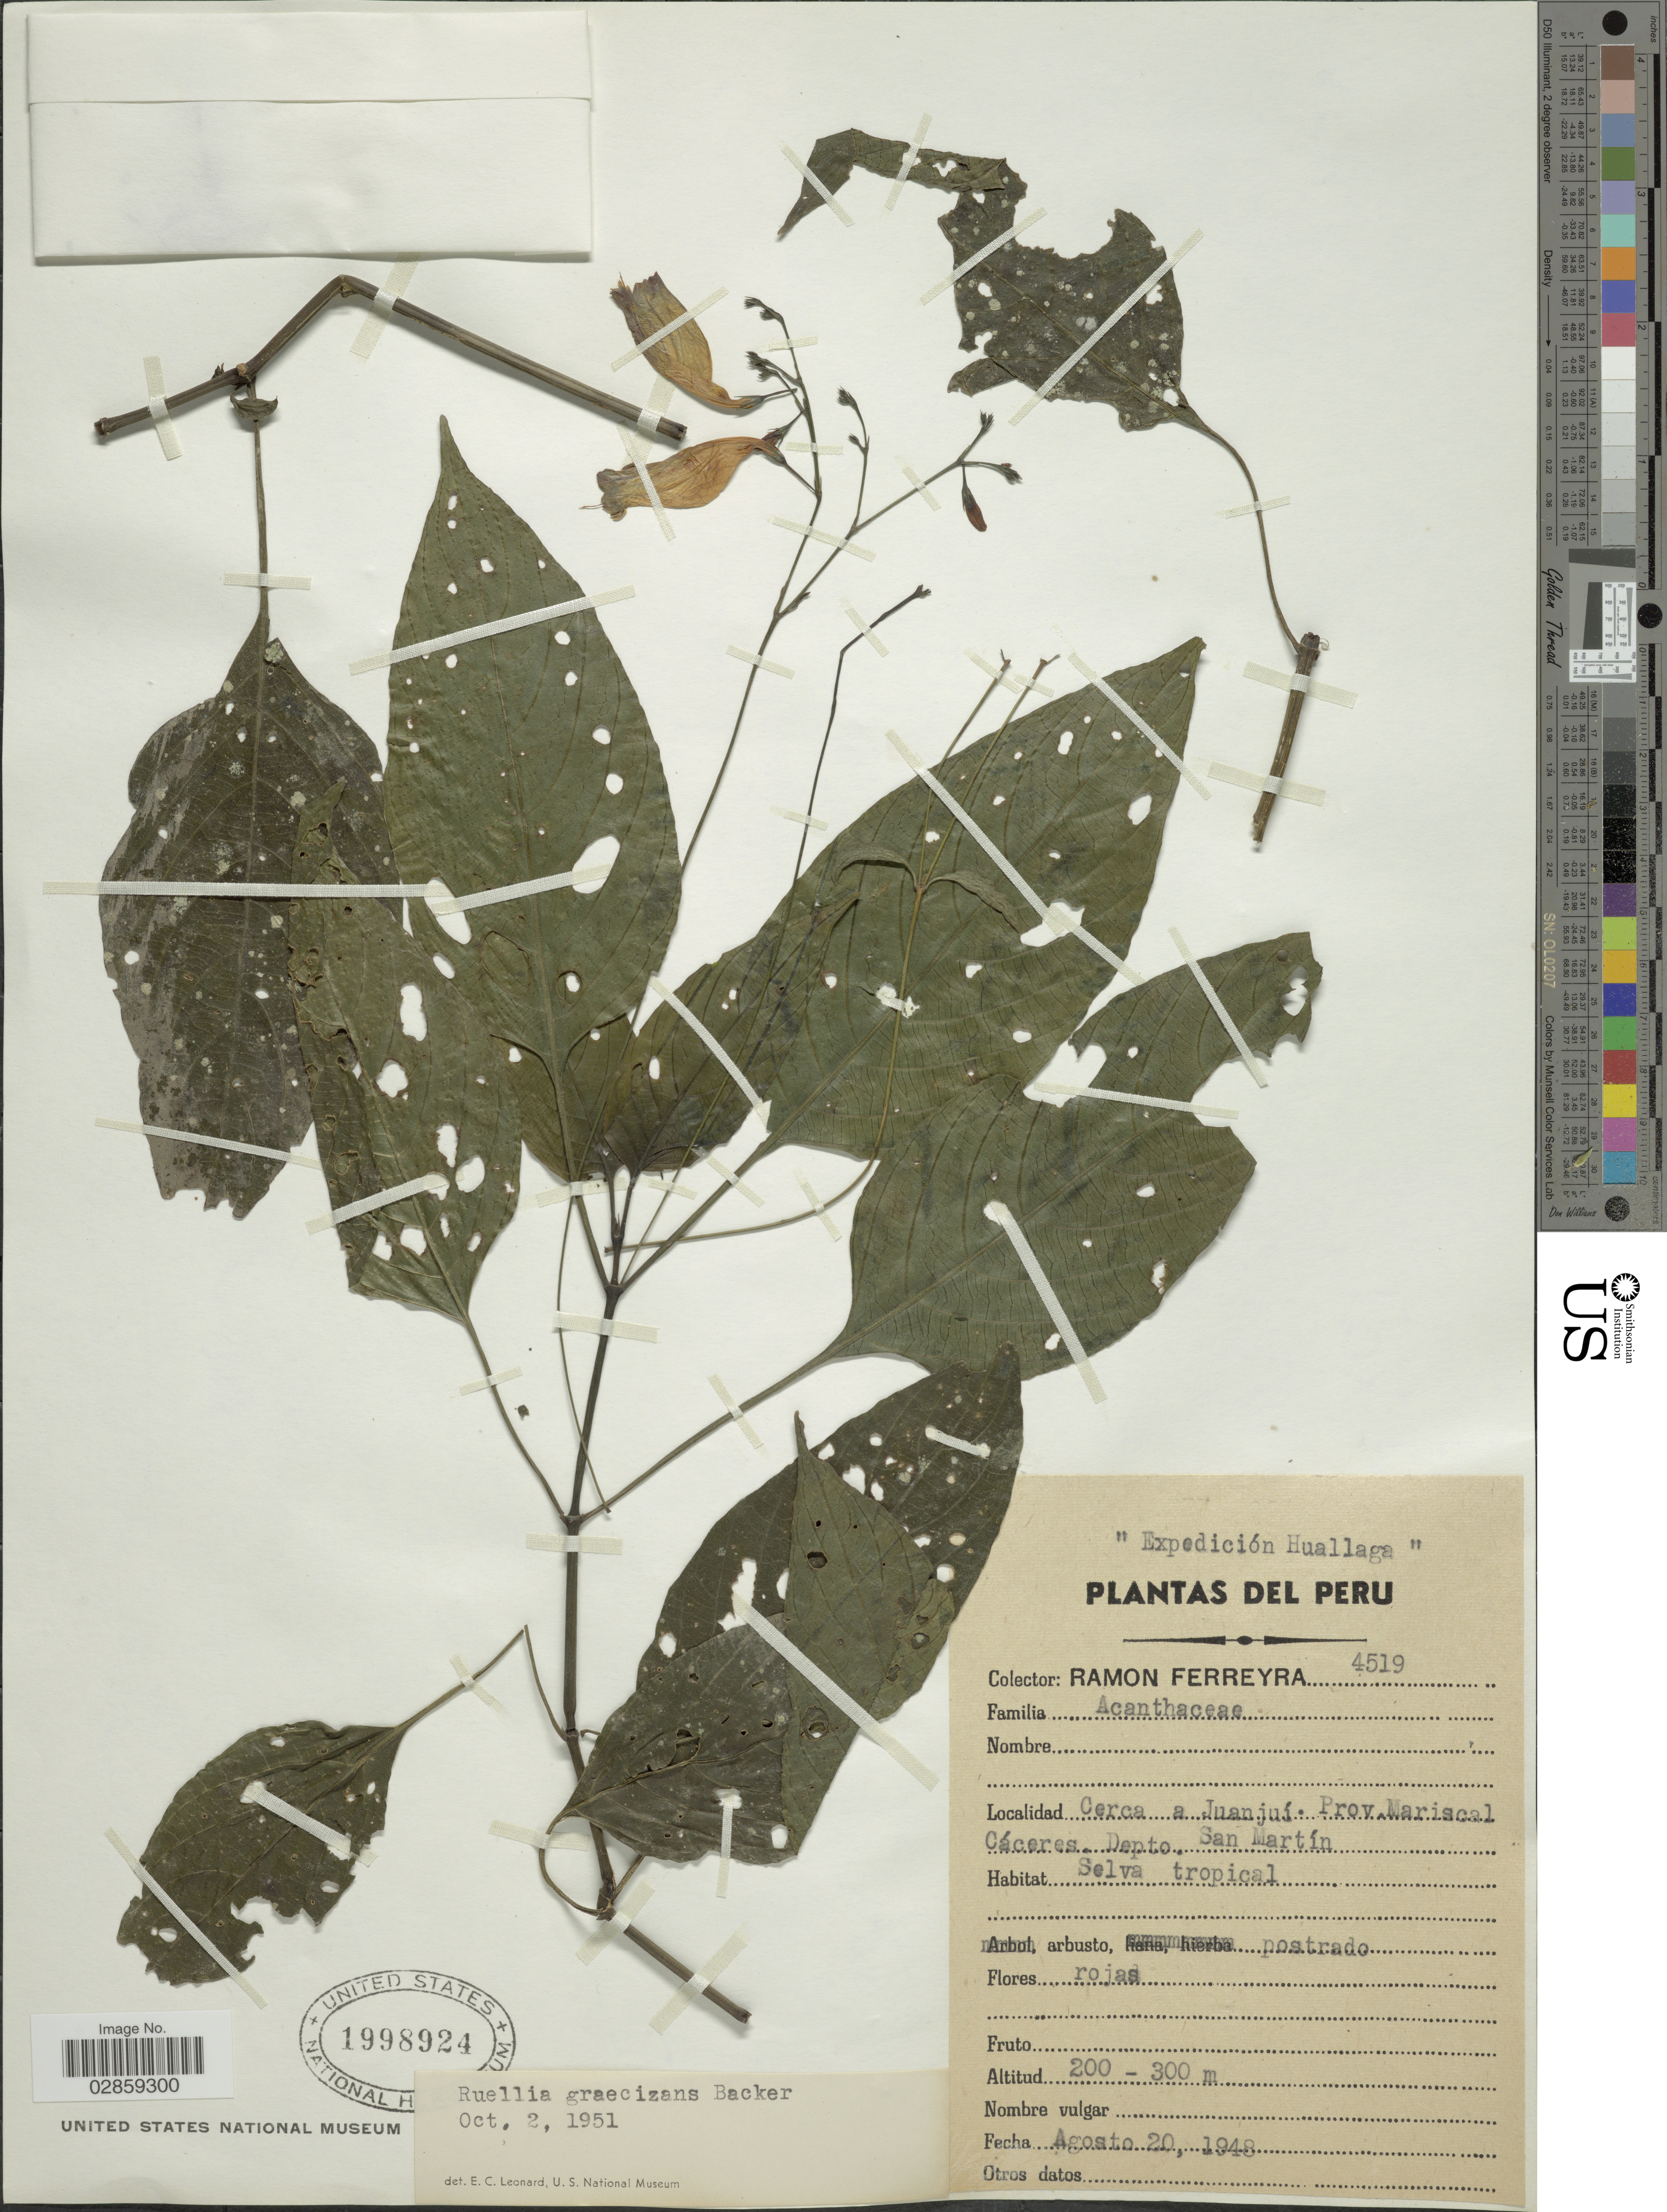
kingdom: Plantae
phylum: Tracheophyta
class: Magnoliopsida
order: Lamiales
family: Acanthaceae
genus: Ruellia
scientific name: Ruellia brevifolia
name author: (Pohl) C. Ezcurra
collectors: R. A. Ferreyra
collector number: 4519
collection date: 1948-08-20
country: Peru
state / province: San Martín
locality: Cerca a Juanjuí. Prov. Mariscal Cáceres. Depto. San Martín.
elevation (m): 200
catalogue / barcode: US 1998924